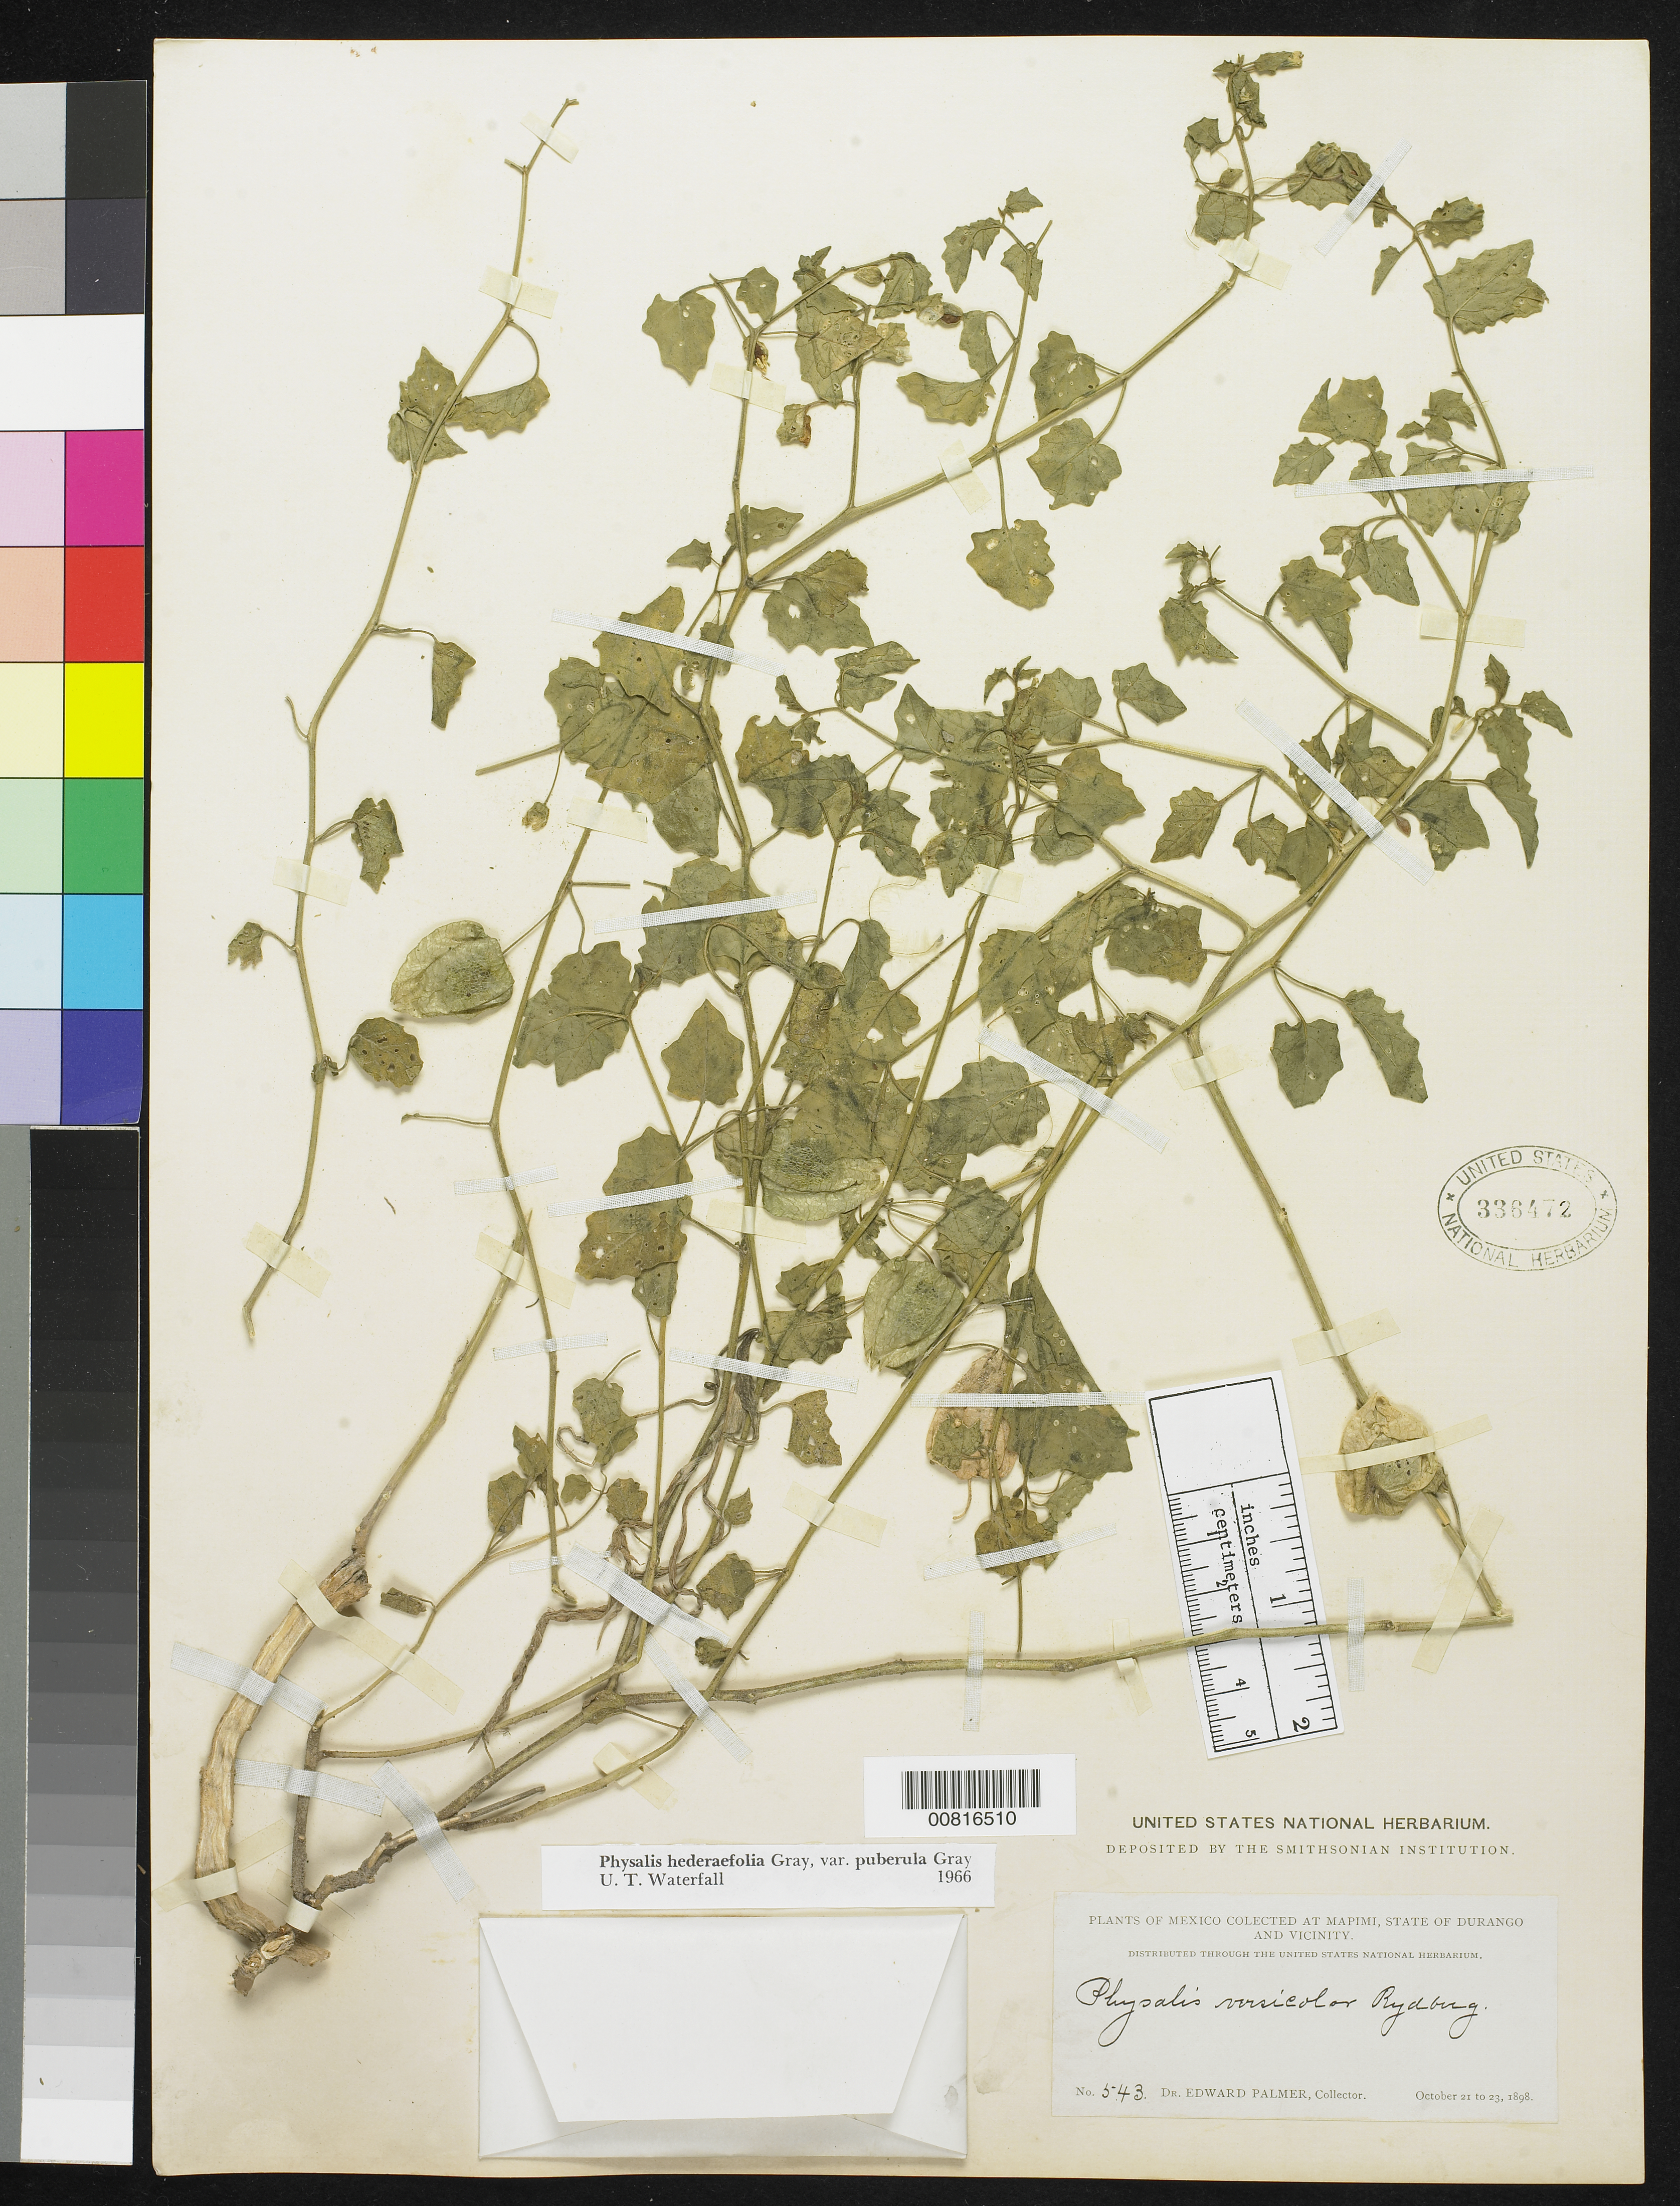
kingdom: Plantae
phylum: Tracheophyta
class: Magnoliopsida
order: Solanales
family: Solanaceae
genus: Physalis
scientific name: Physalis hederifolia var. puberula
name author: A. Gray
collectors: E. Palmer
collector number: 543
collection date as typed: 21 Oct 1898 to 23 Oct 1898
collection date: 1898-10-21/1898-10-23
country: Mexico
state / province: Durango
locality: Mapimi, Durango and vicinity.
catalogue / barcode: US 336472